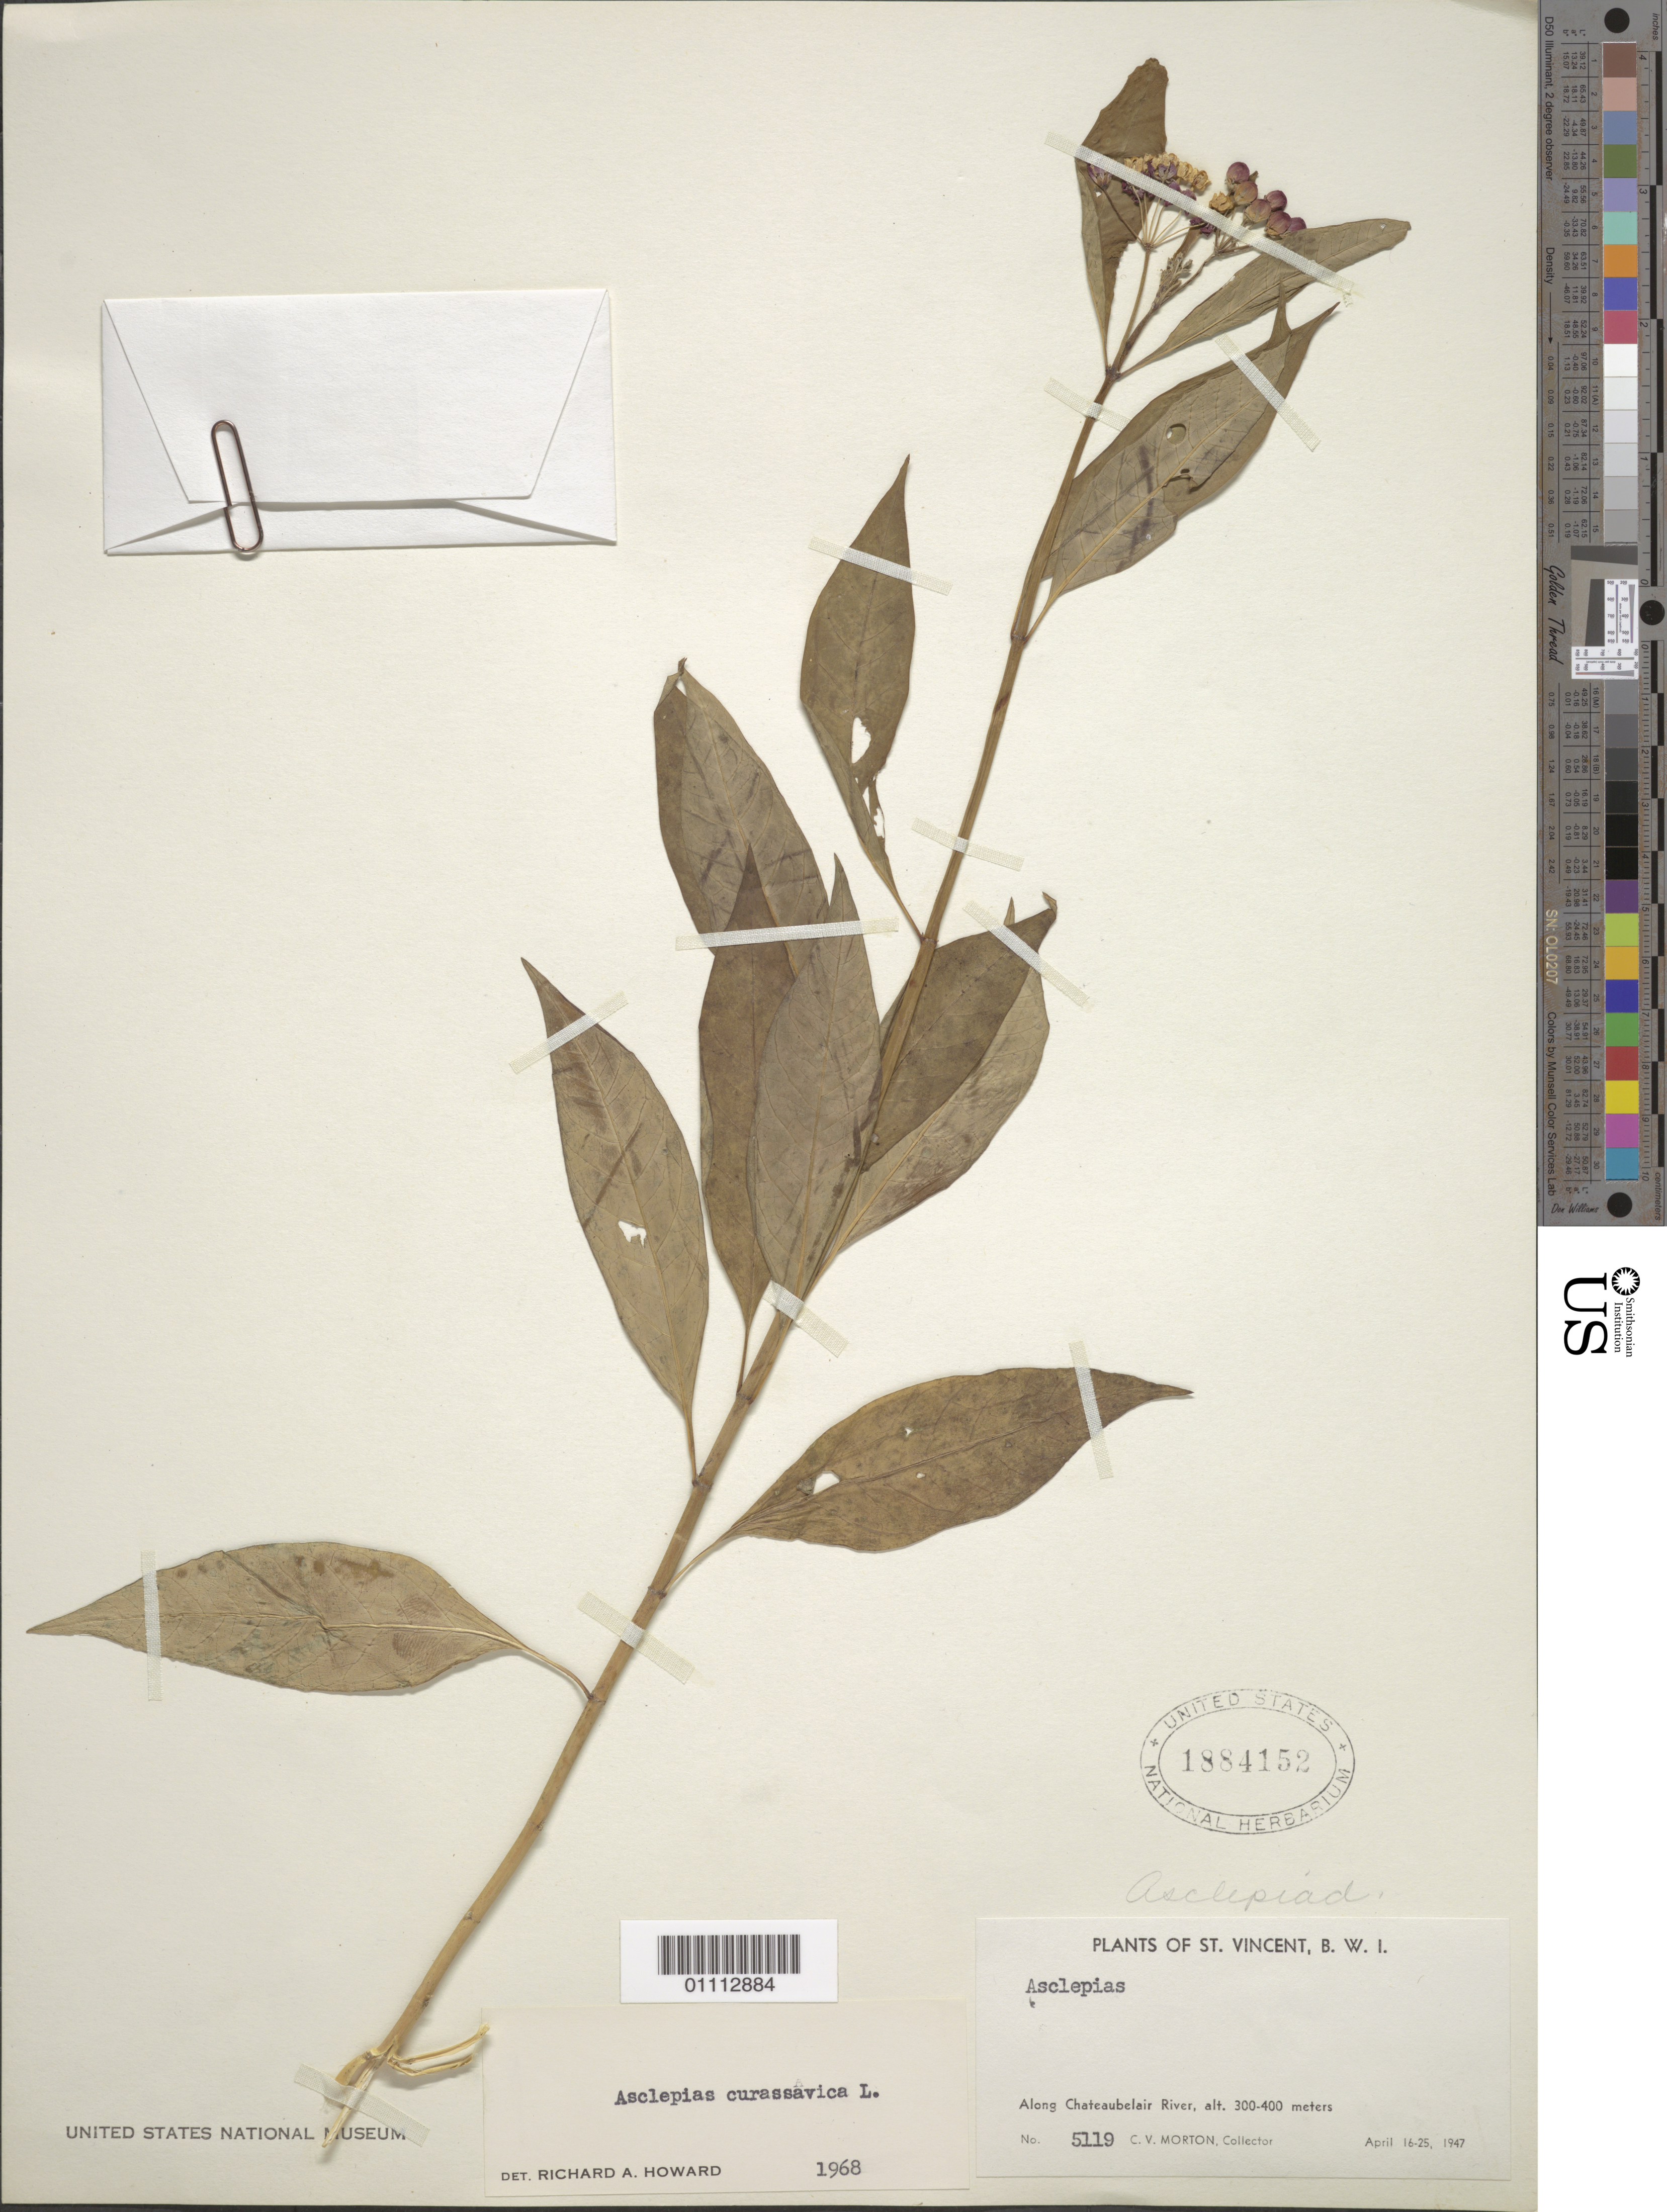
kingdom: Plantae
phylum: Tracheophyta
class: Magnoliopsida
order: Gentianales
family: Apocynaceae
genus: Asclepias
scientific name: Asclepias curassavica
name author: L.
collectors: C. V. Morton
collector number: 5119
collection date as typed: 16 Aug 1947 to 25 Aug 1947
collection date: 1947-08-16/1947-08-25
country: St. Vincent - Grenadines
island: St. Vincent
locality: Along Chateaubelair River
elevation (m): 300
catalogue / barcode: US 1884152